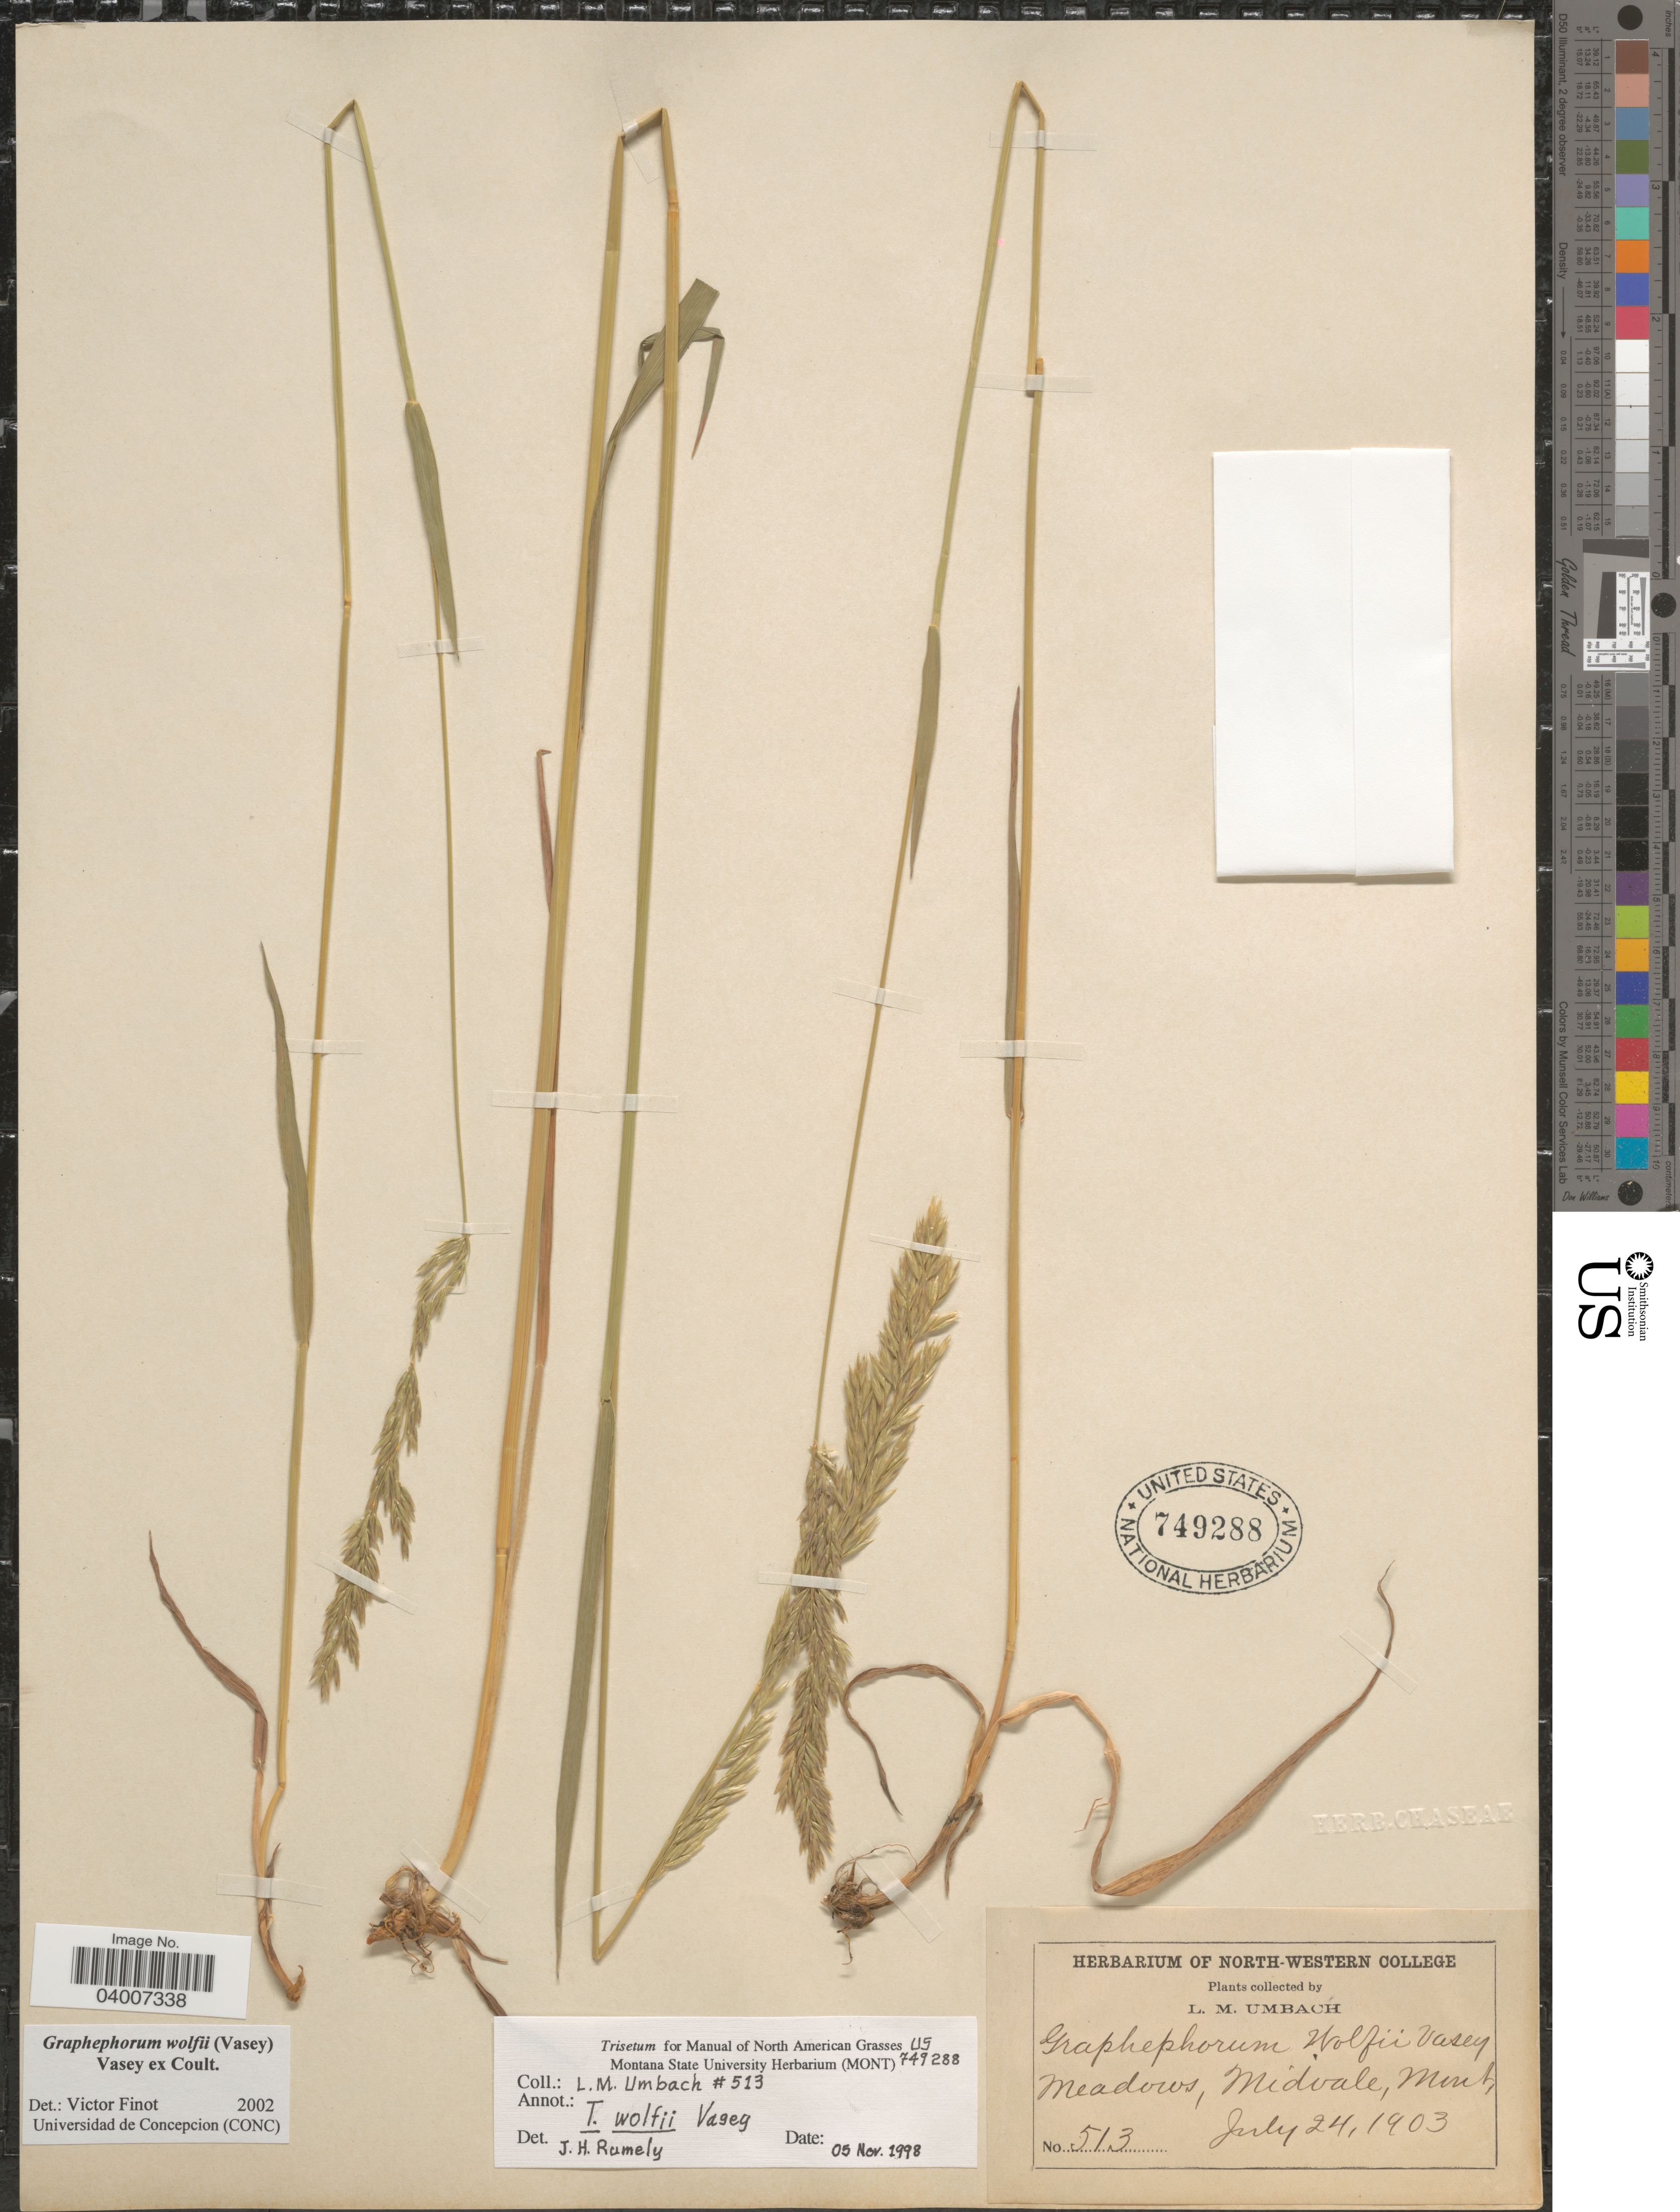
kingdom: Plantae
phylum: Tracheophyta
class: Liliopsida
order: Poales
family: Poaceae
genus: Graphephorum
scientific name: Graphephorum wolfii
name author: (E. Fourn.) Vasey ex Coult.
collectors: L. M. Umbach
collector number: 513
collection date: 1903-07-24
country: United States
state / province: Montana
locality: Midvale.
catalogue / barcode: US 749288